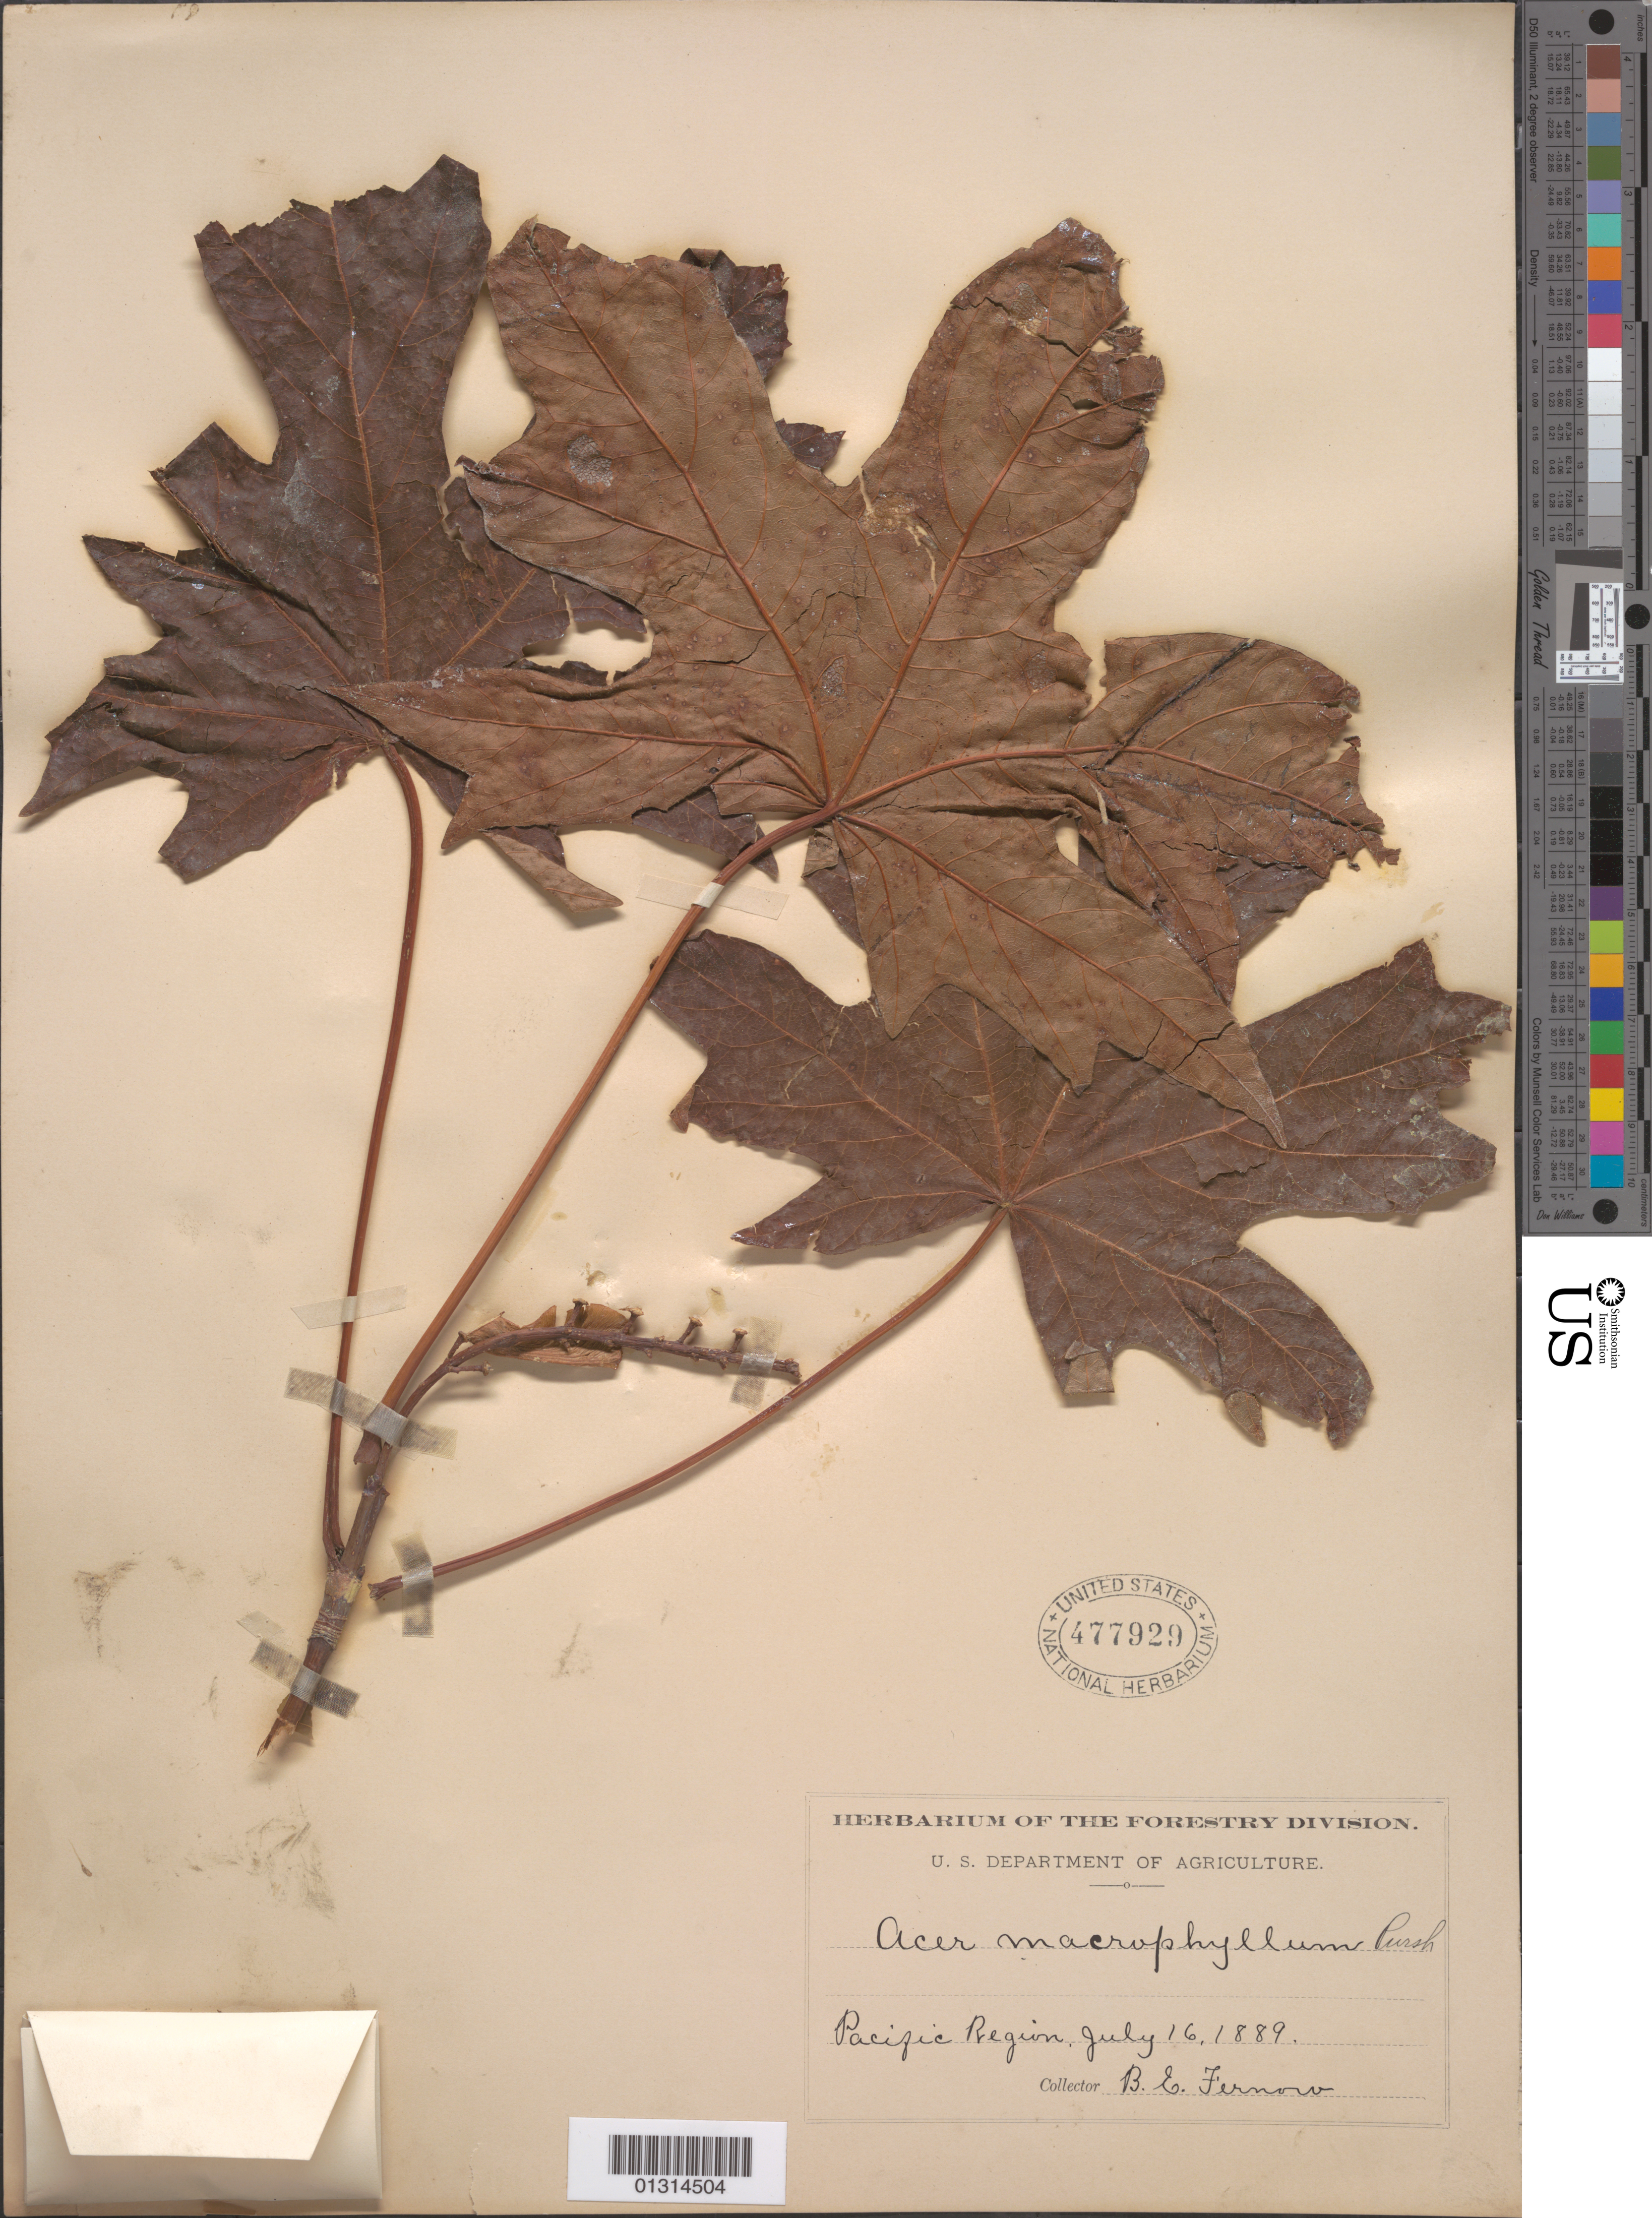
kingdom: Plantae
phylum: Tracheophyta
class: Magnoliopsida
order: Sapindales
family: Sapindaceae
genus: Acer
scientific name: Acer macrophyllum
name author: Pursh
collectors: B. Fernow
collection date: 1889-07-16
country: United States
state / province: Oregon / Washington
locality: Pacific Region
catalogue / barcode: US 477929